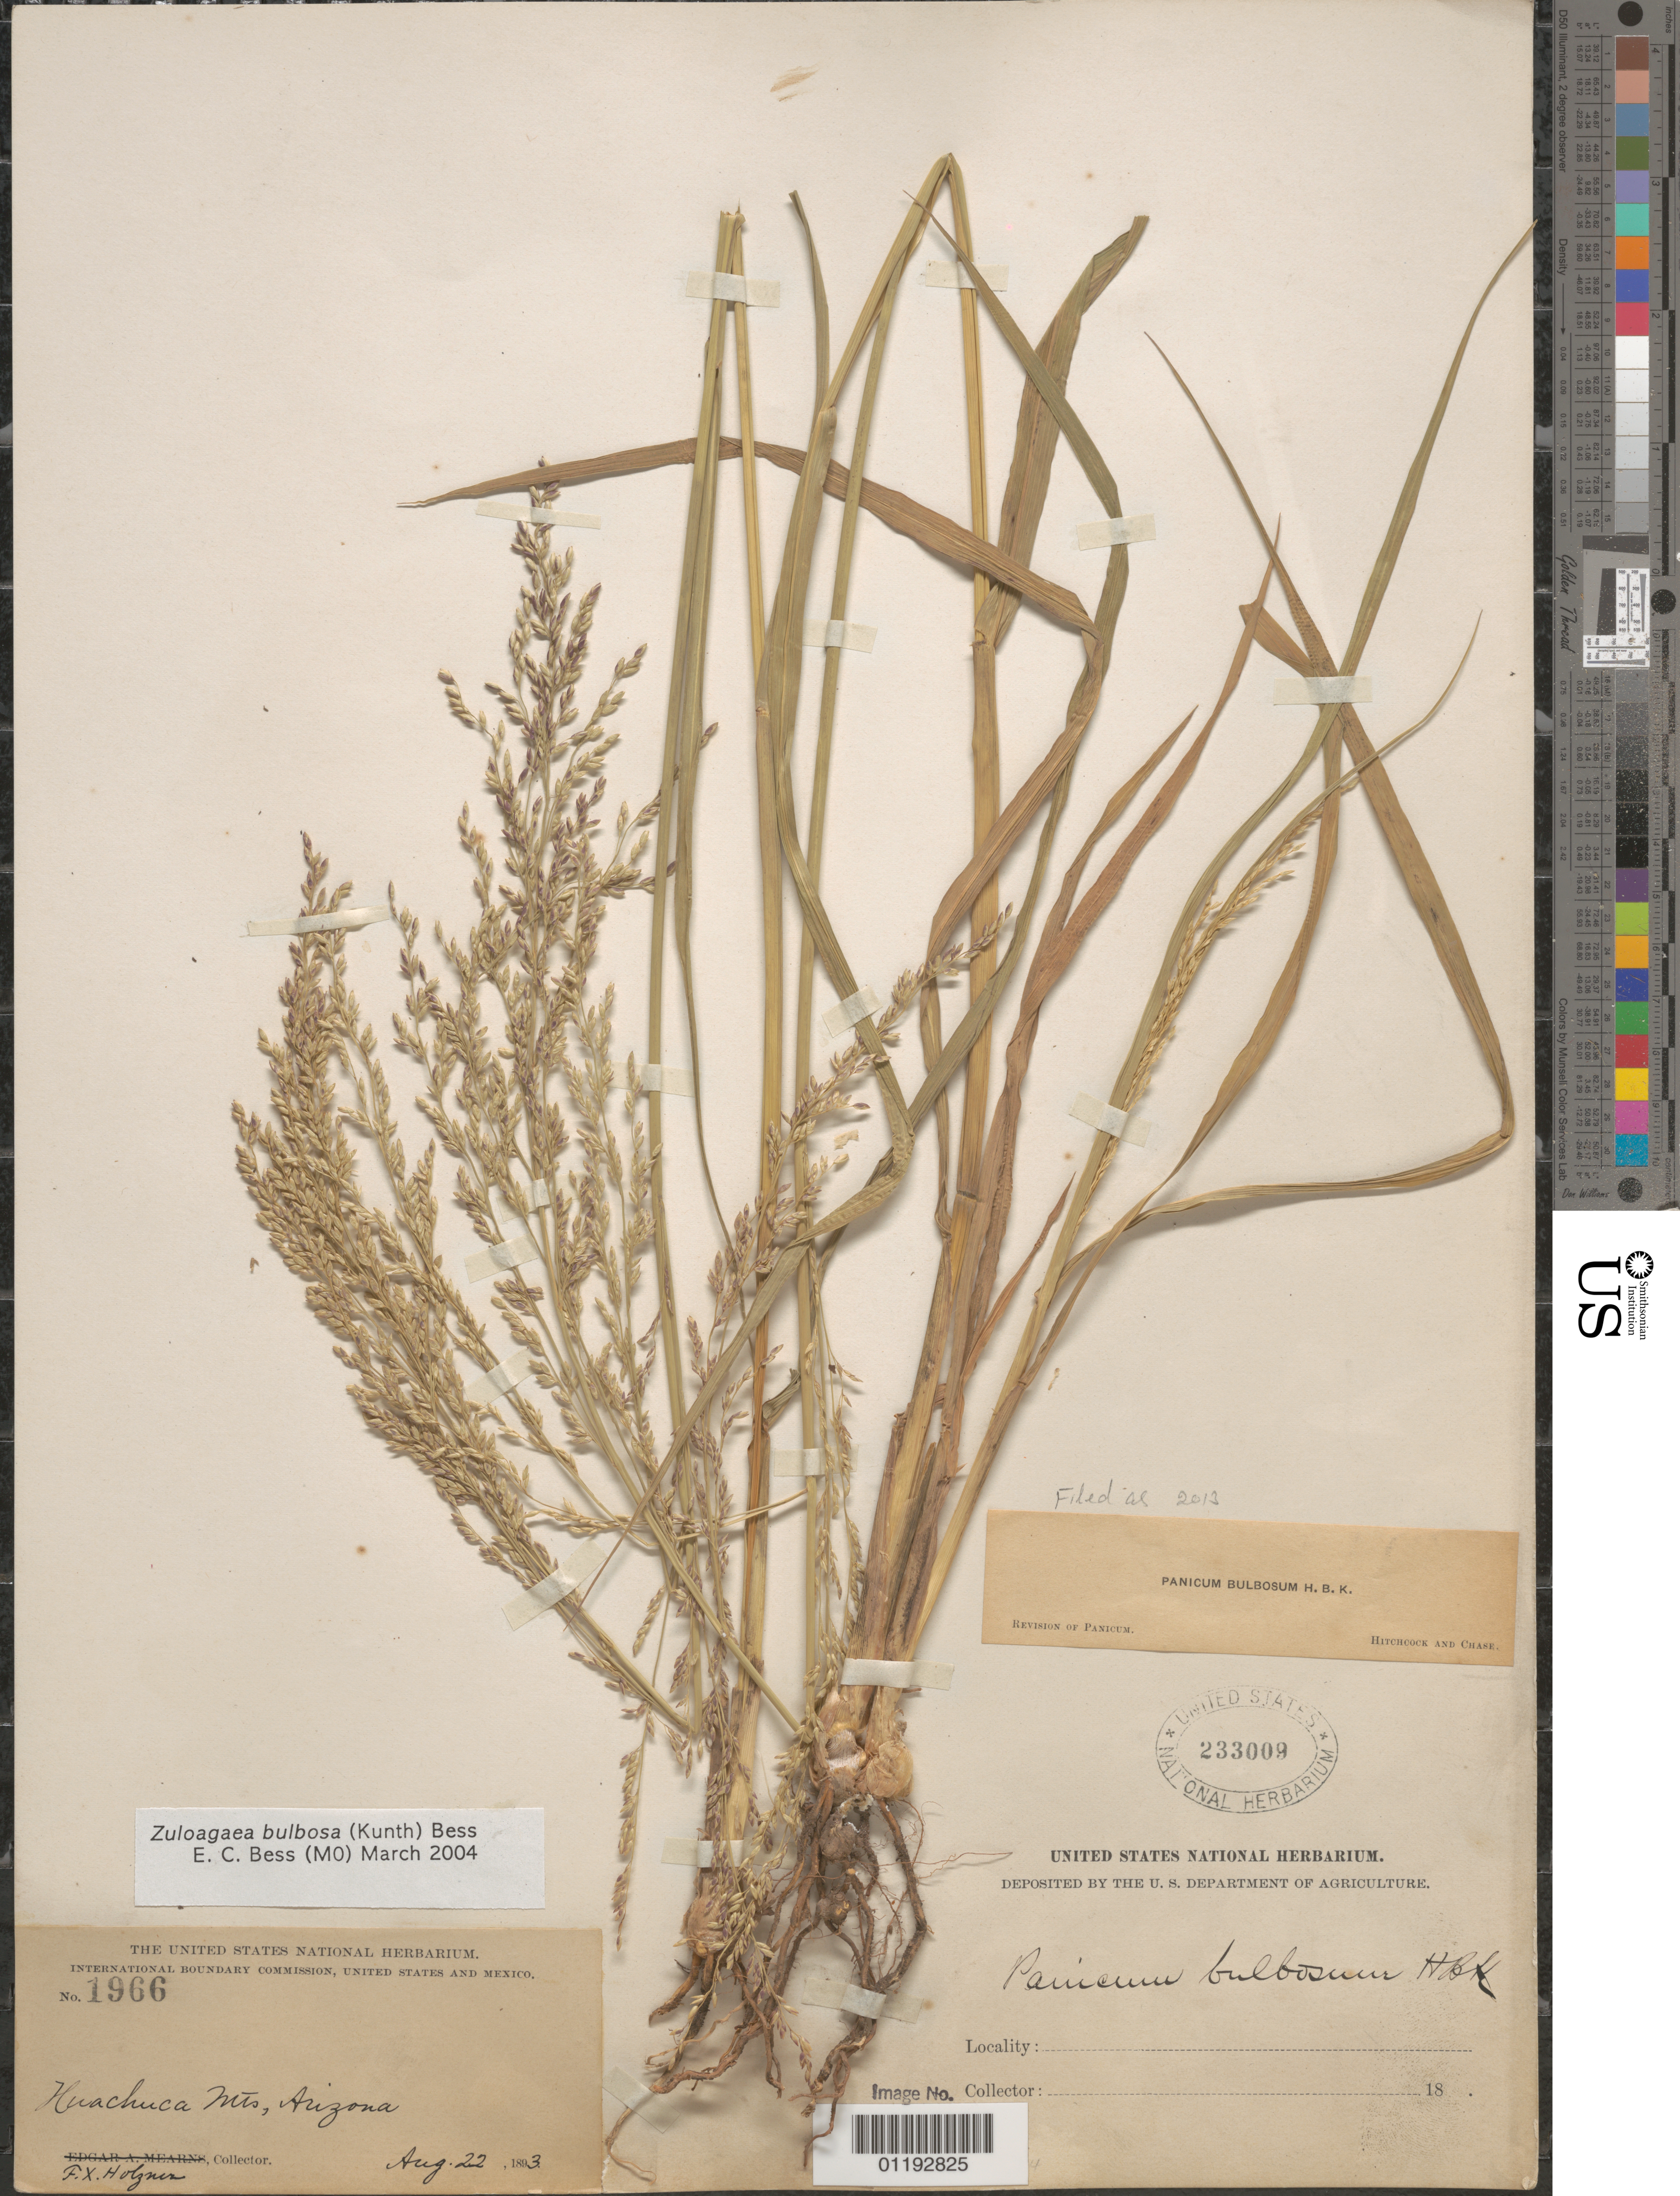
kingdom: Plantae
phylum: Tracheophyta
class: Liliopsida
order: Poales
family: Poaceae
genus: Panicum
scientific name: Panicum bulbosum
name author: Kunth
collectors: F. X. Holzner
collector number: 1966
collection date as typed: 22 Aug 1893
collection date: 1893-08-22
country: United States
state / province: Arizona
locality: Huachuca Mts.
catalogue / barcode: US 233009